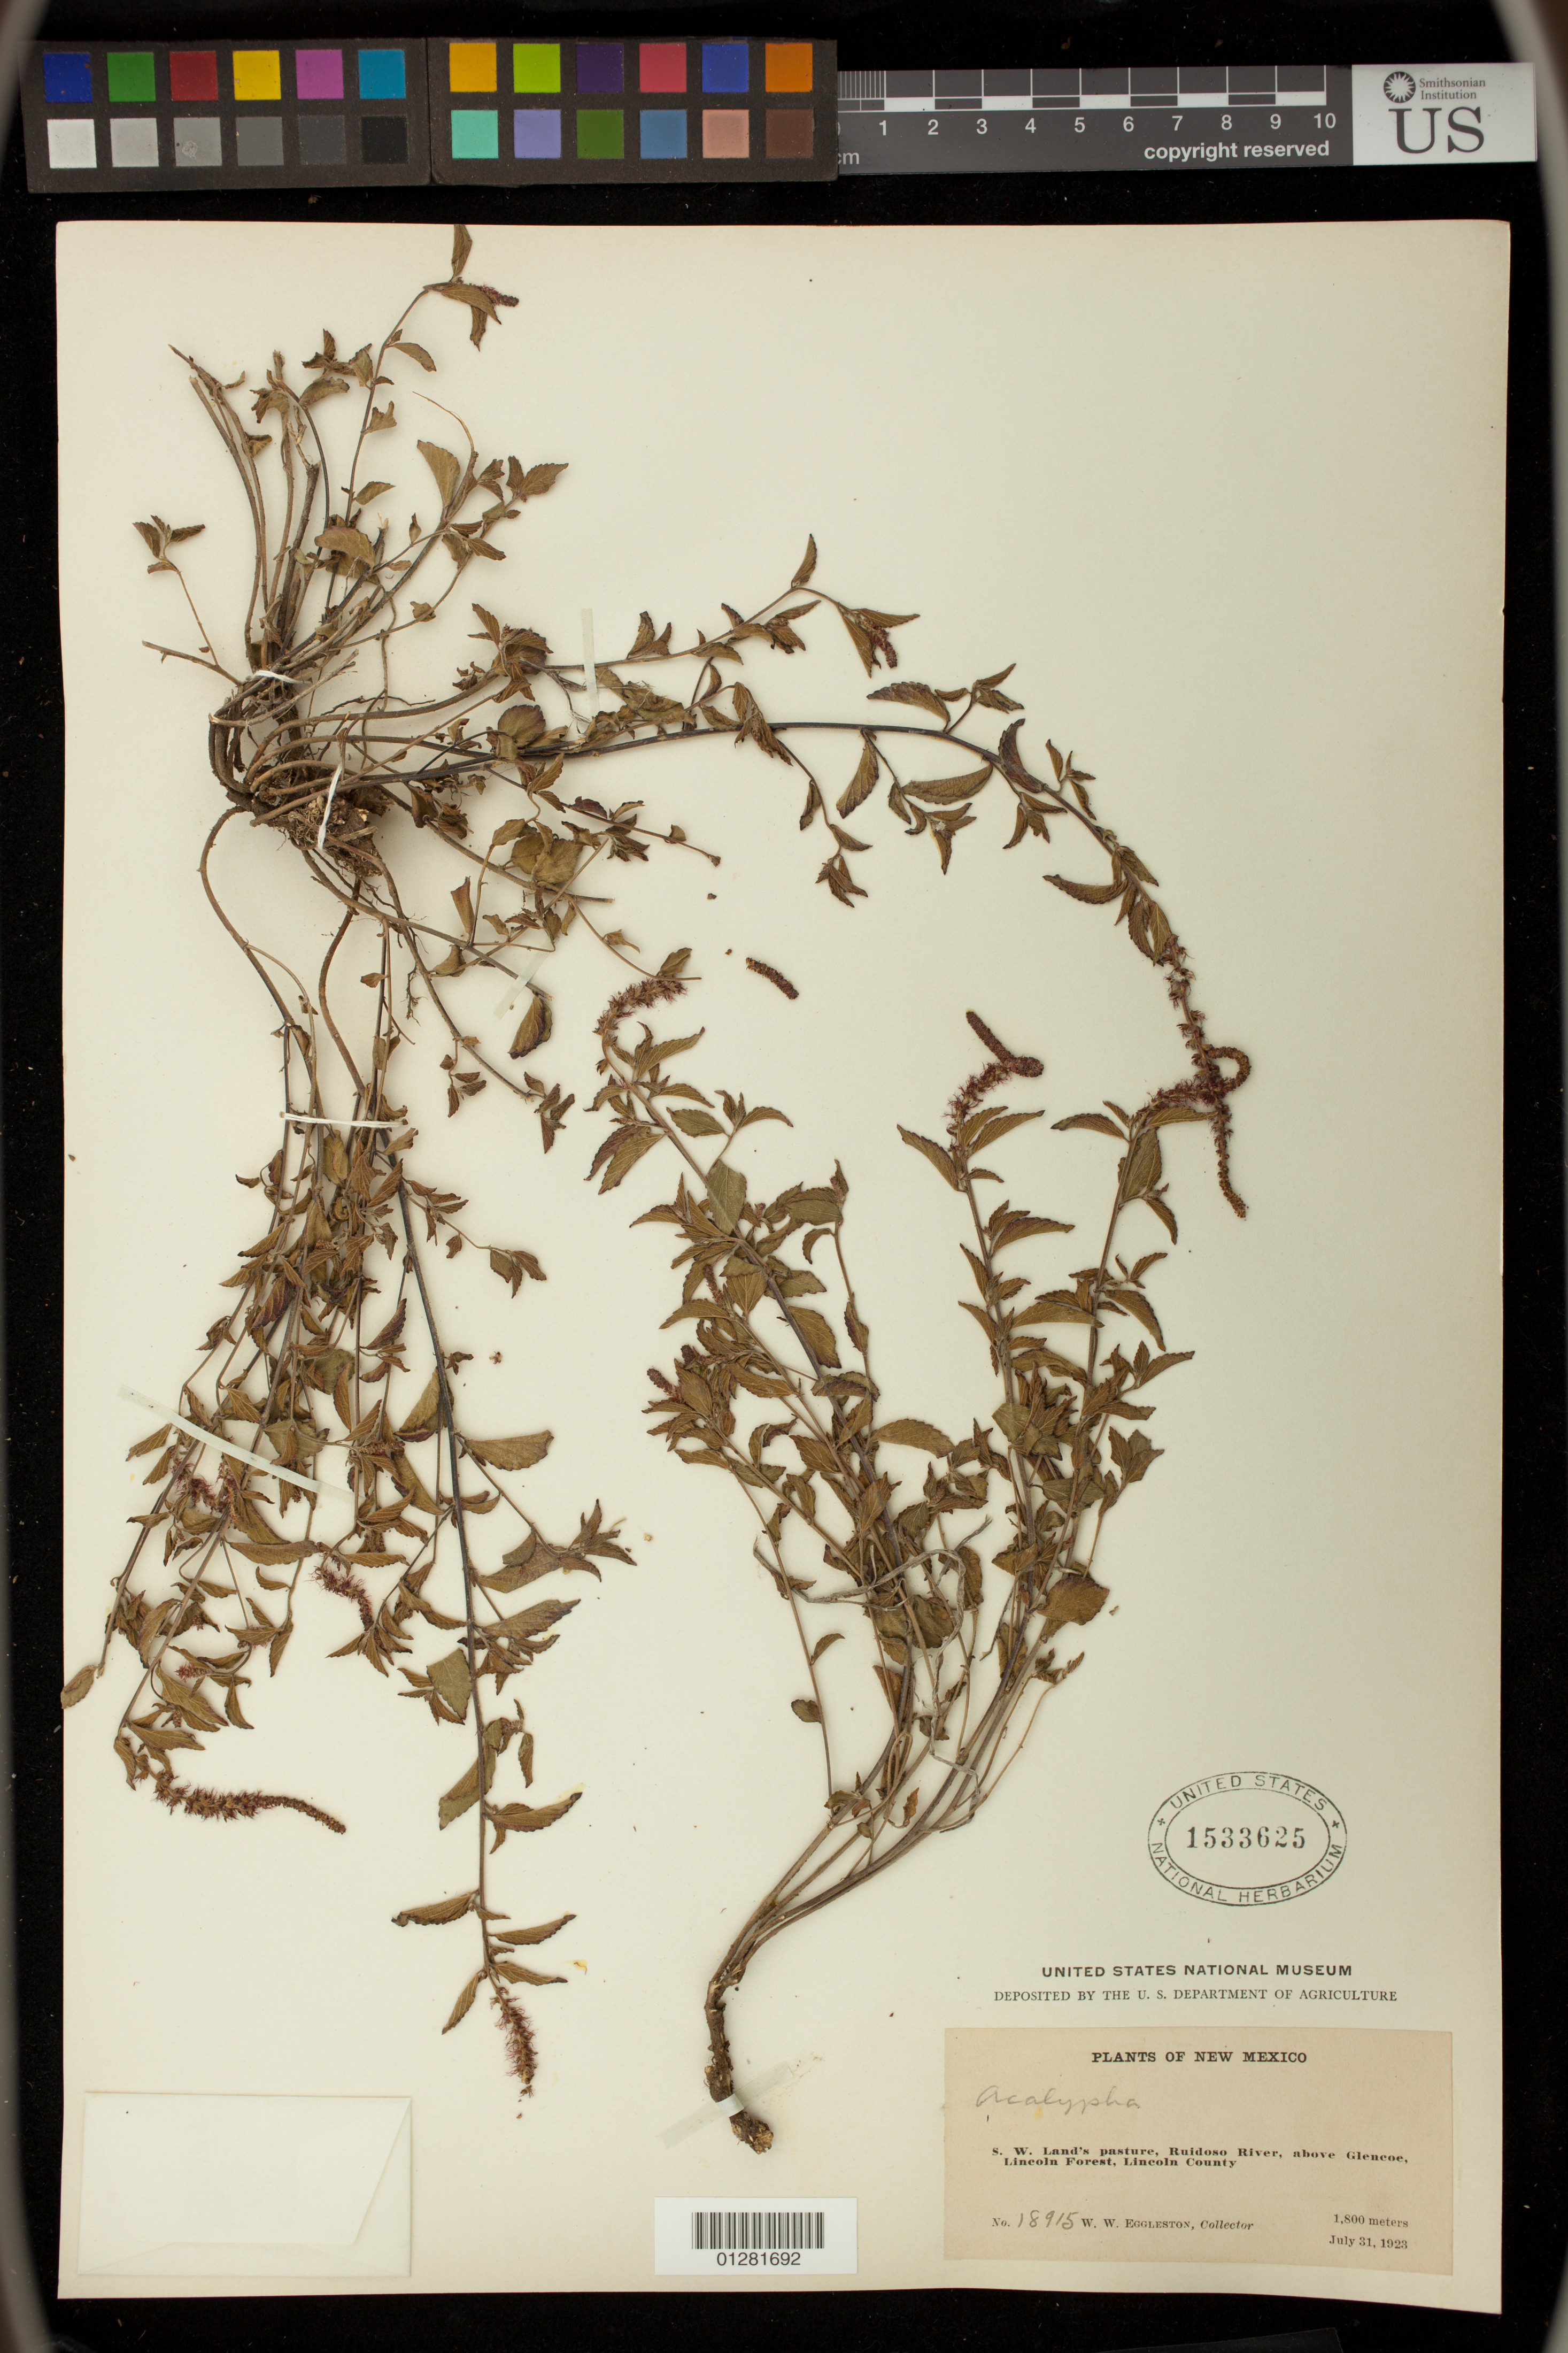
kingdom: Plantae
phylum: Tracheophyta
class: Magnoliopsida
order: Malpighiales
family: Euphorbiaceae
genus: Acalypha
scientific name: Acalypha lindheimeri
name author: Müll. Arg.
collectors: W. W. Eggleston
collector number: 18915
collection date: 1923-07-31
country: United States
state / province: New Mexico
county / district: Lincoln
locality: S.W. Land's pasture, Ruidoso River, above Glencoe, Lincoln Forest,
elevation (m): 1800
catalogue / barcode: US 1533625